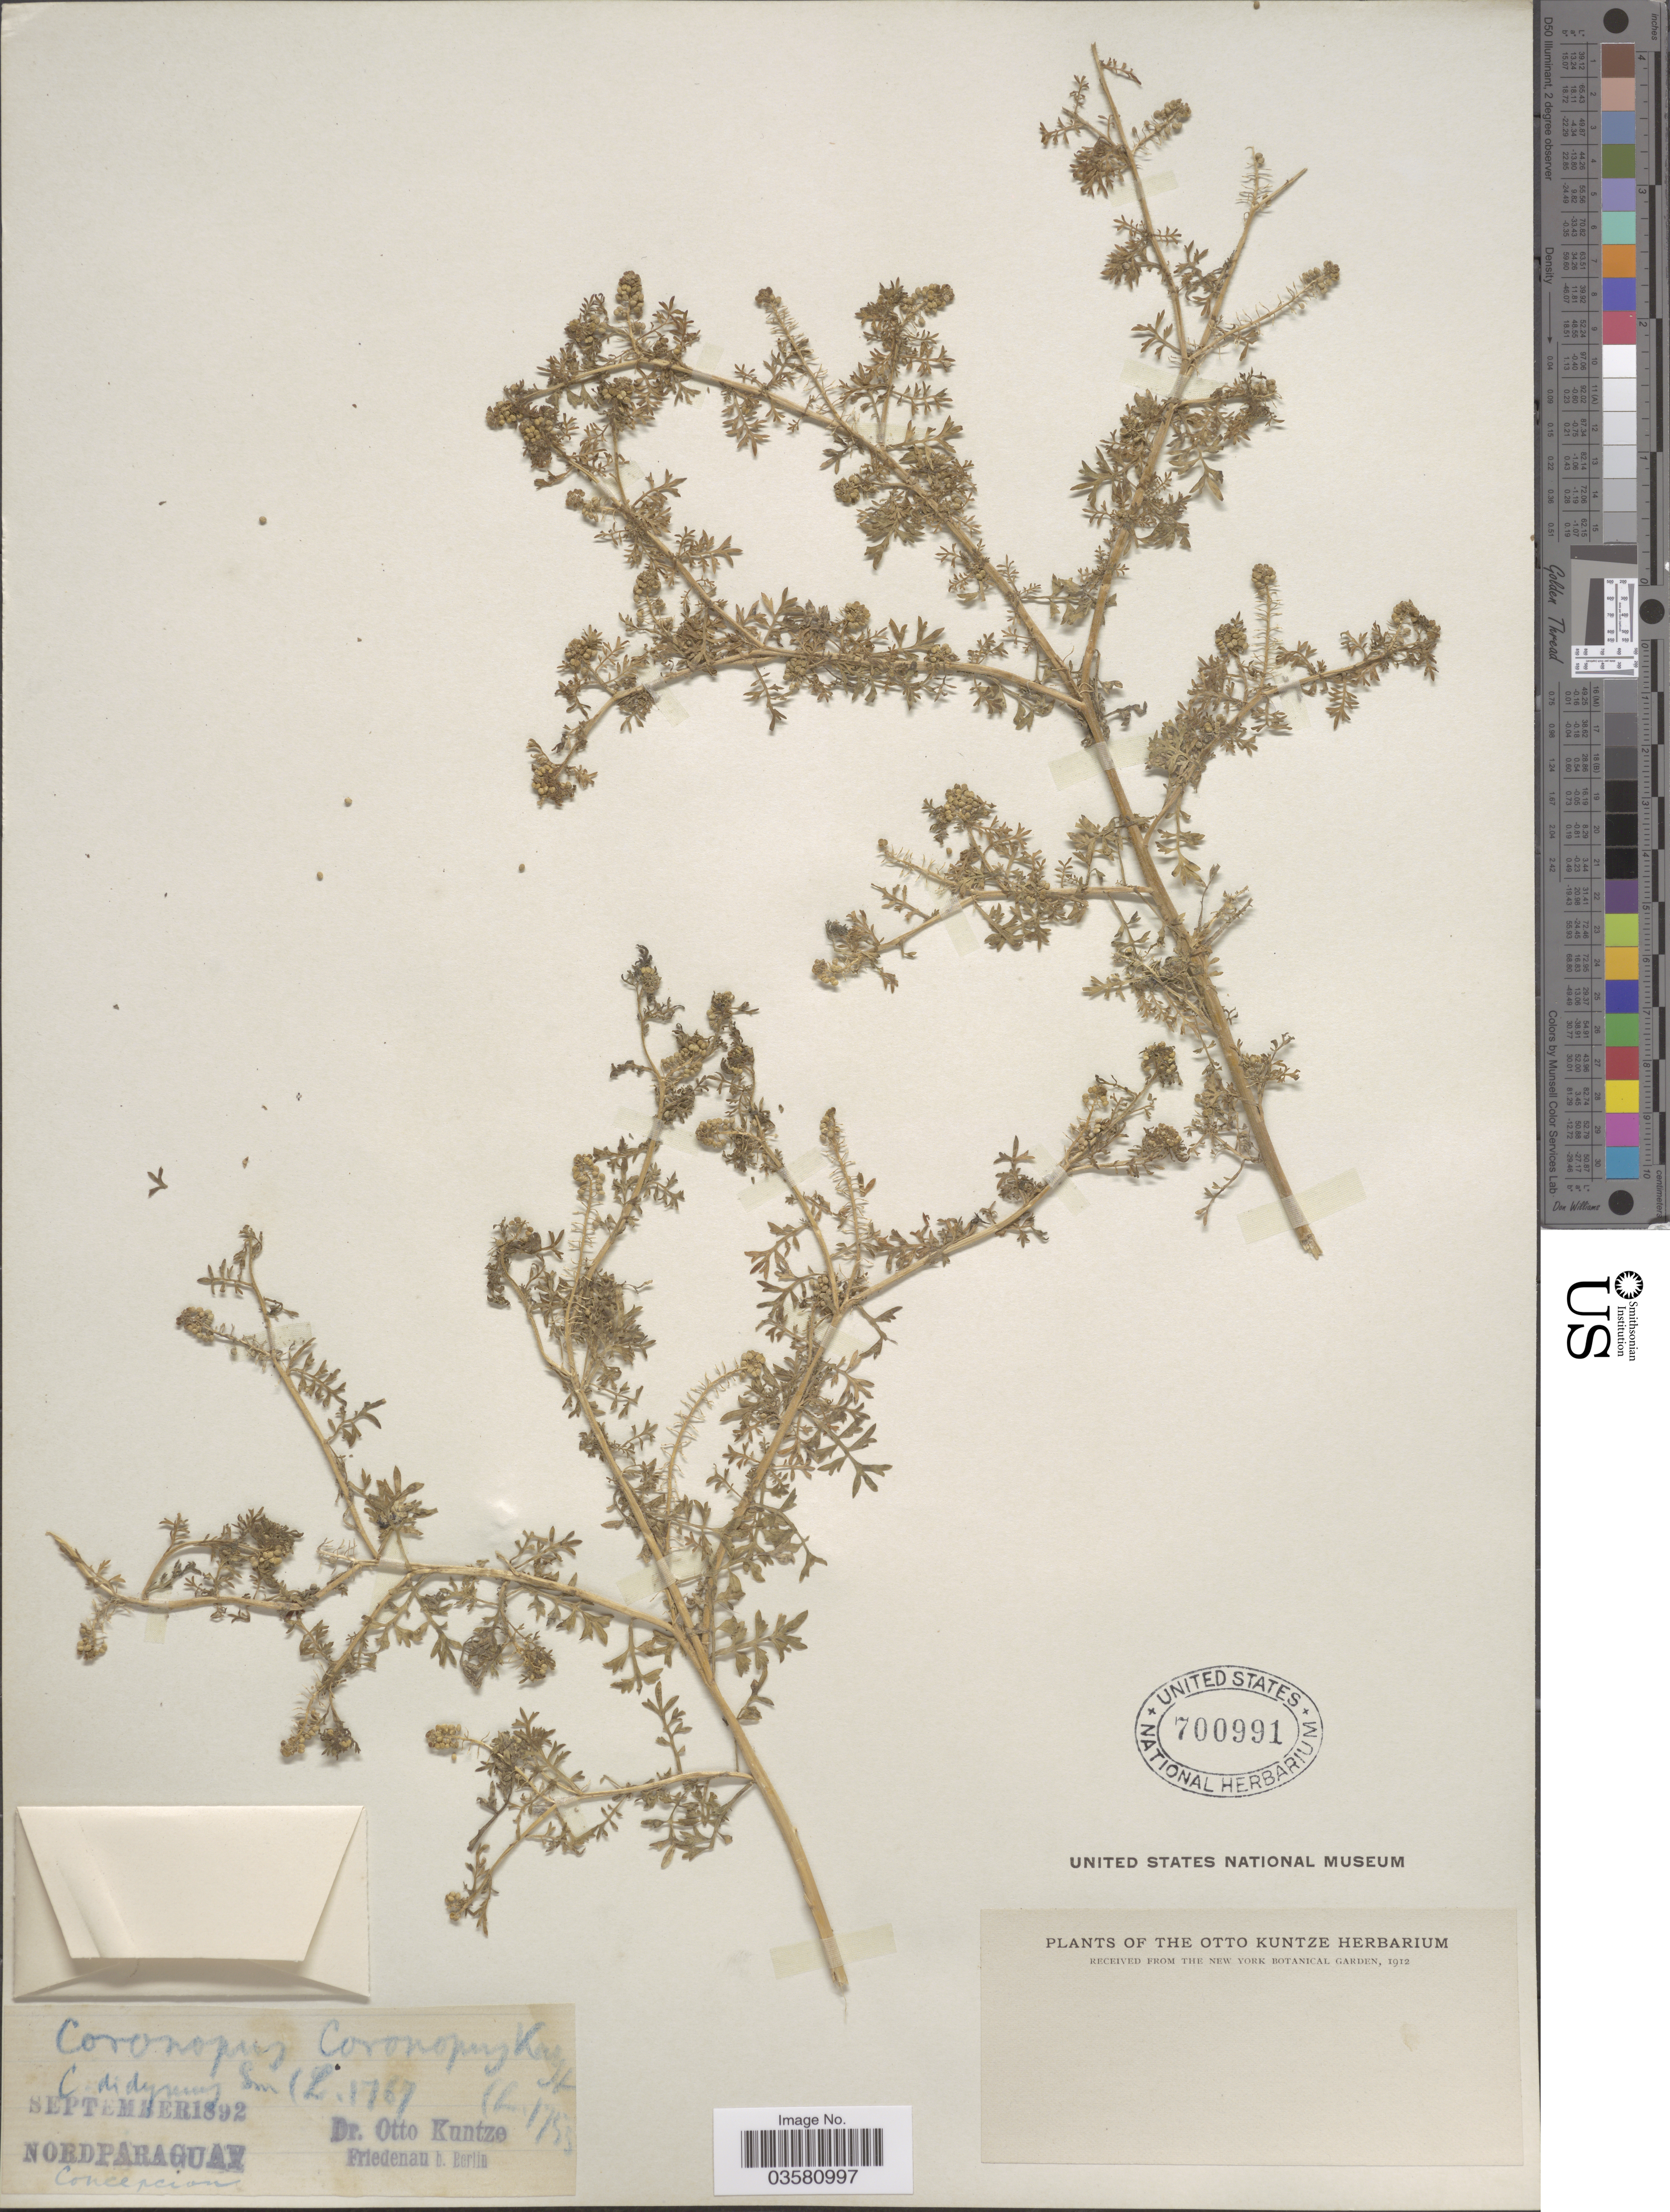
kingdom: Plantae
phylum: Tracheophyta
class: Magnoliopsida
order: Brassicales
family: Brassicaceae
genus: Lepidium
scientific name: Lepidium didymum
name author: L.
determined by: Strong, M. T., (US), Smithsonian Institution - National Museum of Natural History (UNITED STATES)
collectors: C.E.O. Kuntze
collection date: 1892-09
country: Paraguay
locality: Nord Paraguay. Concepcion.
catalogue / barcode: US 700991